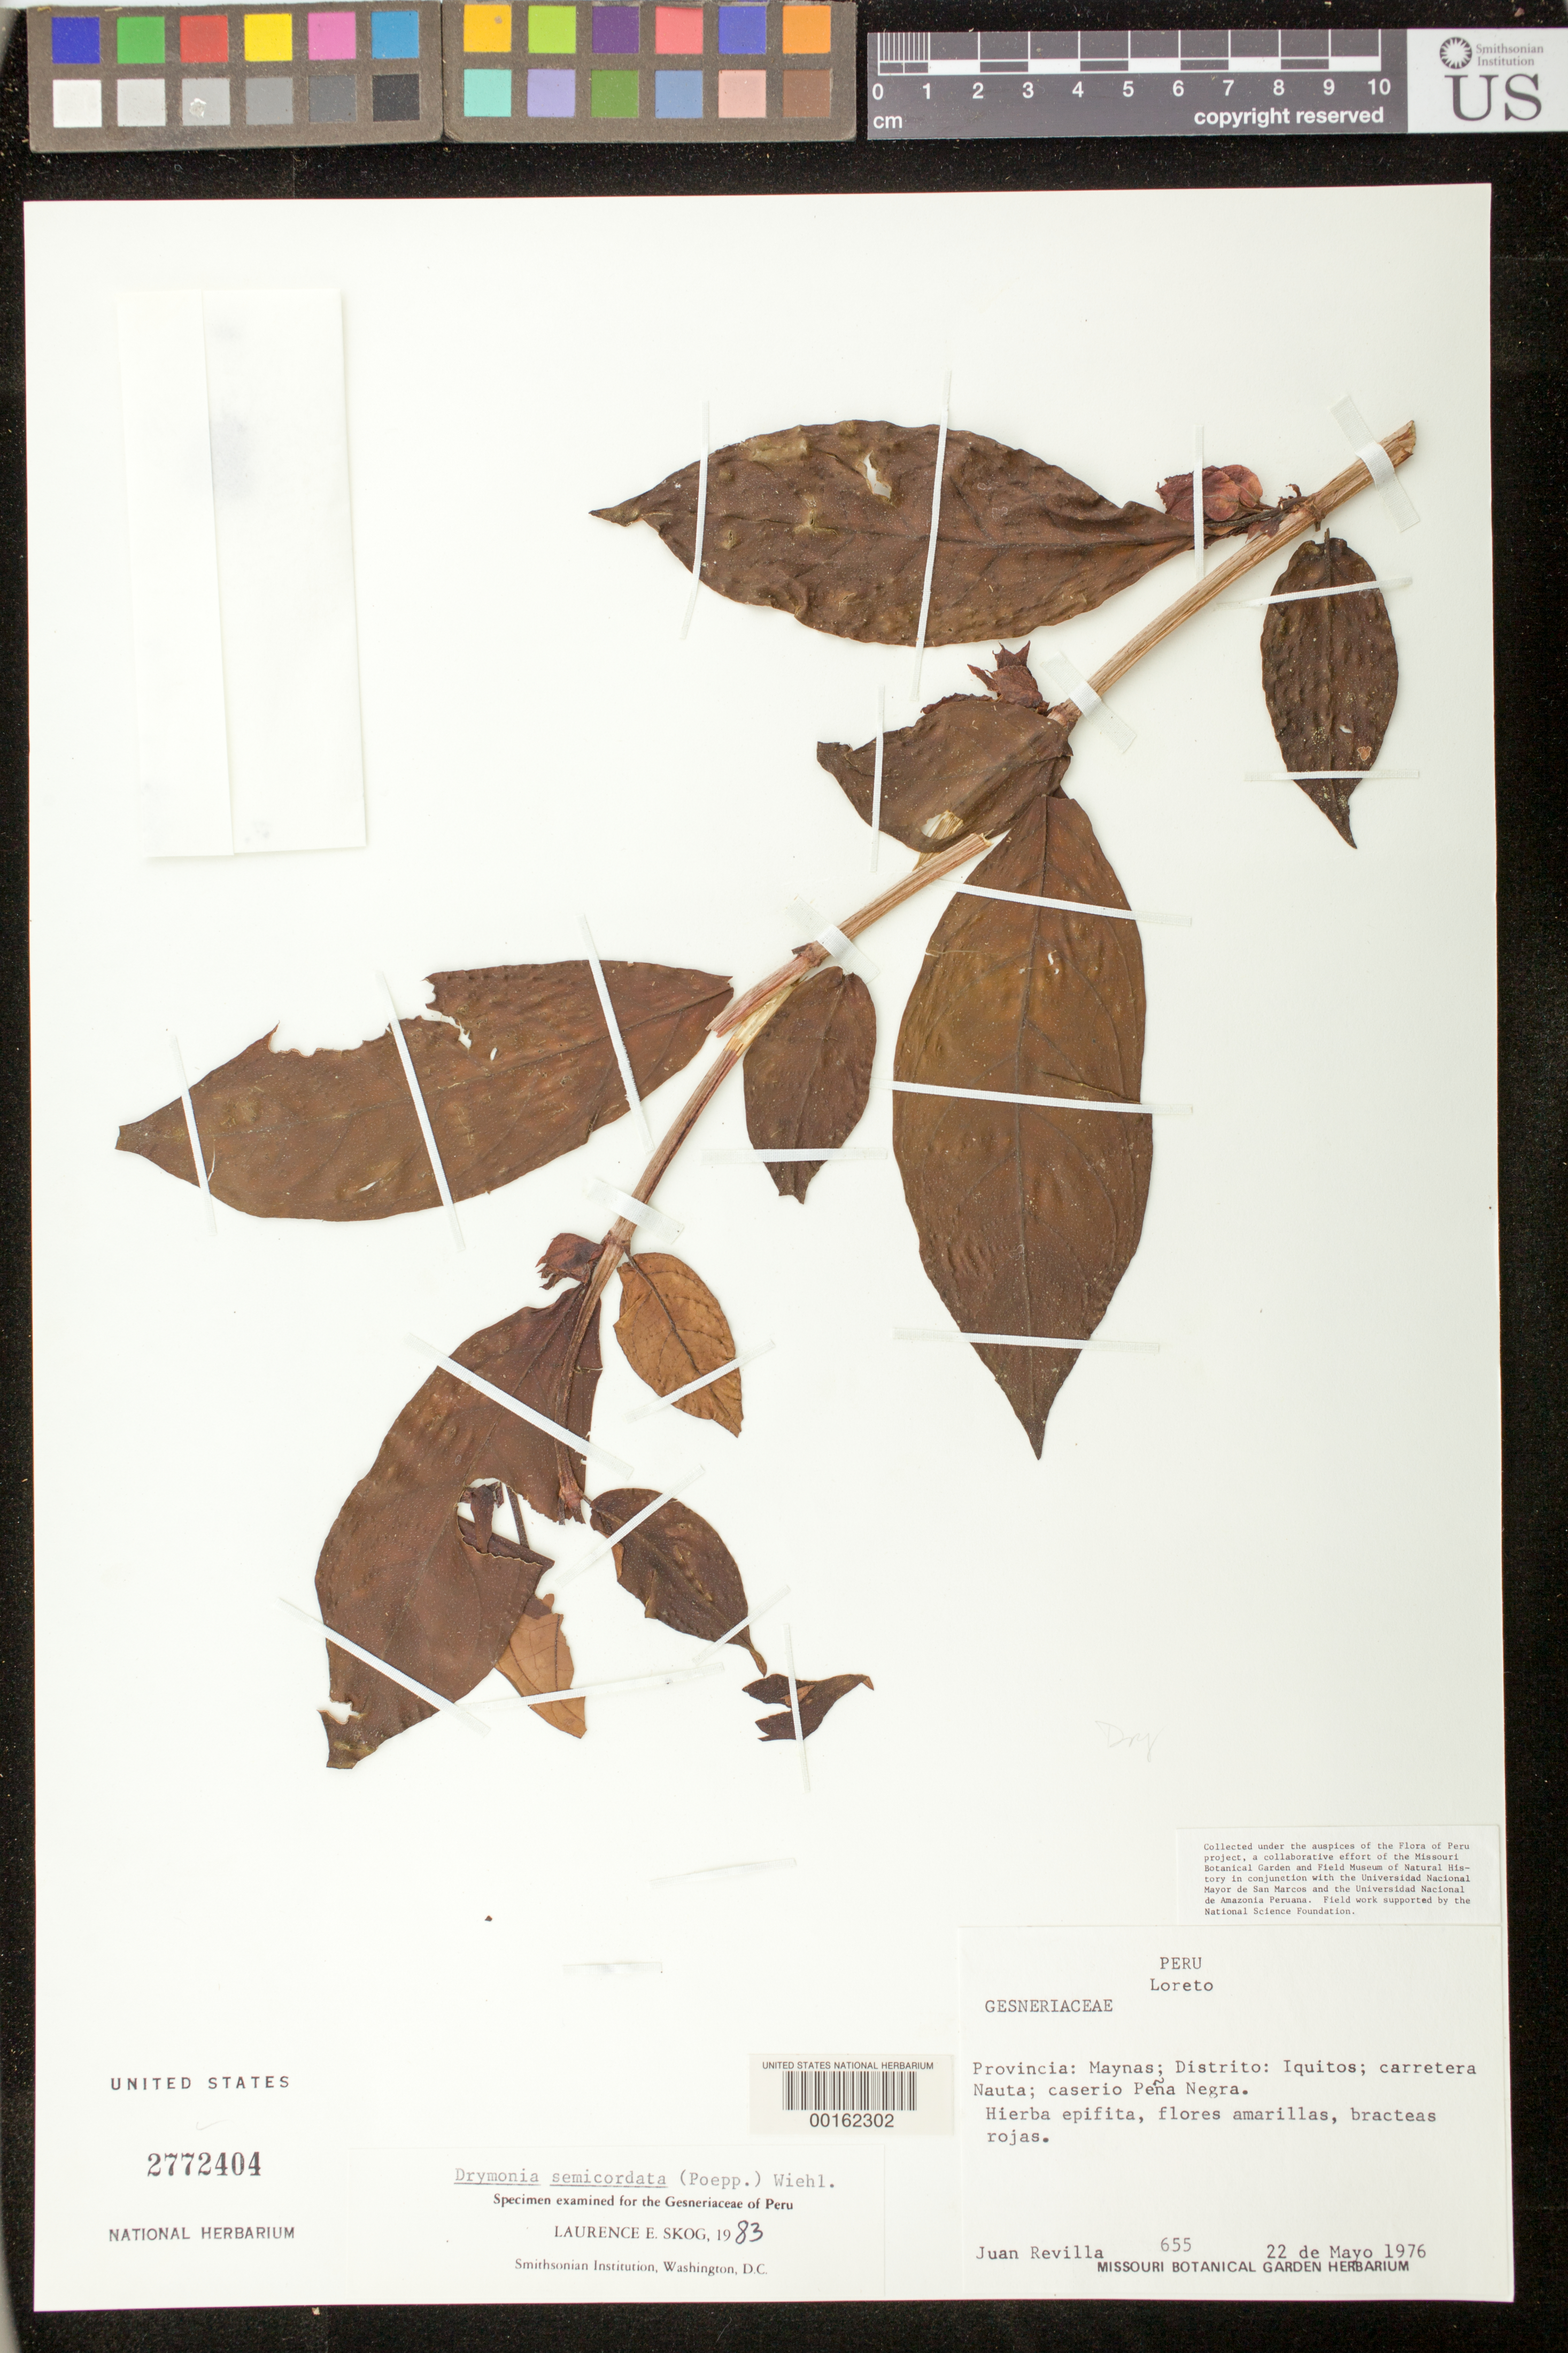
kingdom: Plantae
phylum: Tracheophyta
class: Magnoliopsida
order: Lamiales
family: Gesneriaceae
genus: Drymonia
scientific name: Drymonia semicordata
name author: (Poepp.) Wiehler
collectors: J. Revilla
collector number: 655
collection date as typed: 22 May 1976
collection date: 1976-05-22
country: Peru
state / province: Loreto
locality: Prov. Maynas, Dtto. Iquitos, Nauta highway, Caserio Pena Negra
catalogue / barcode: US 2772404